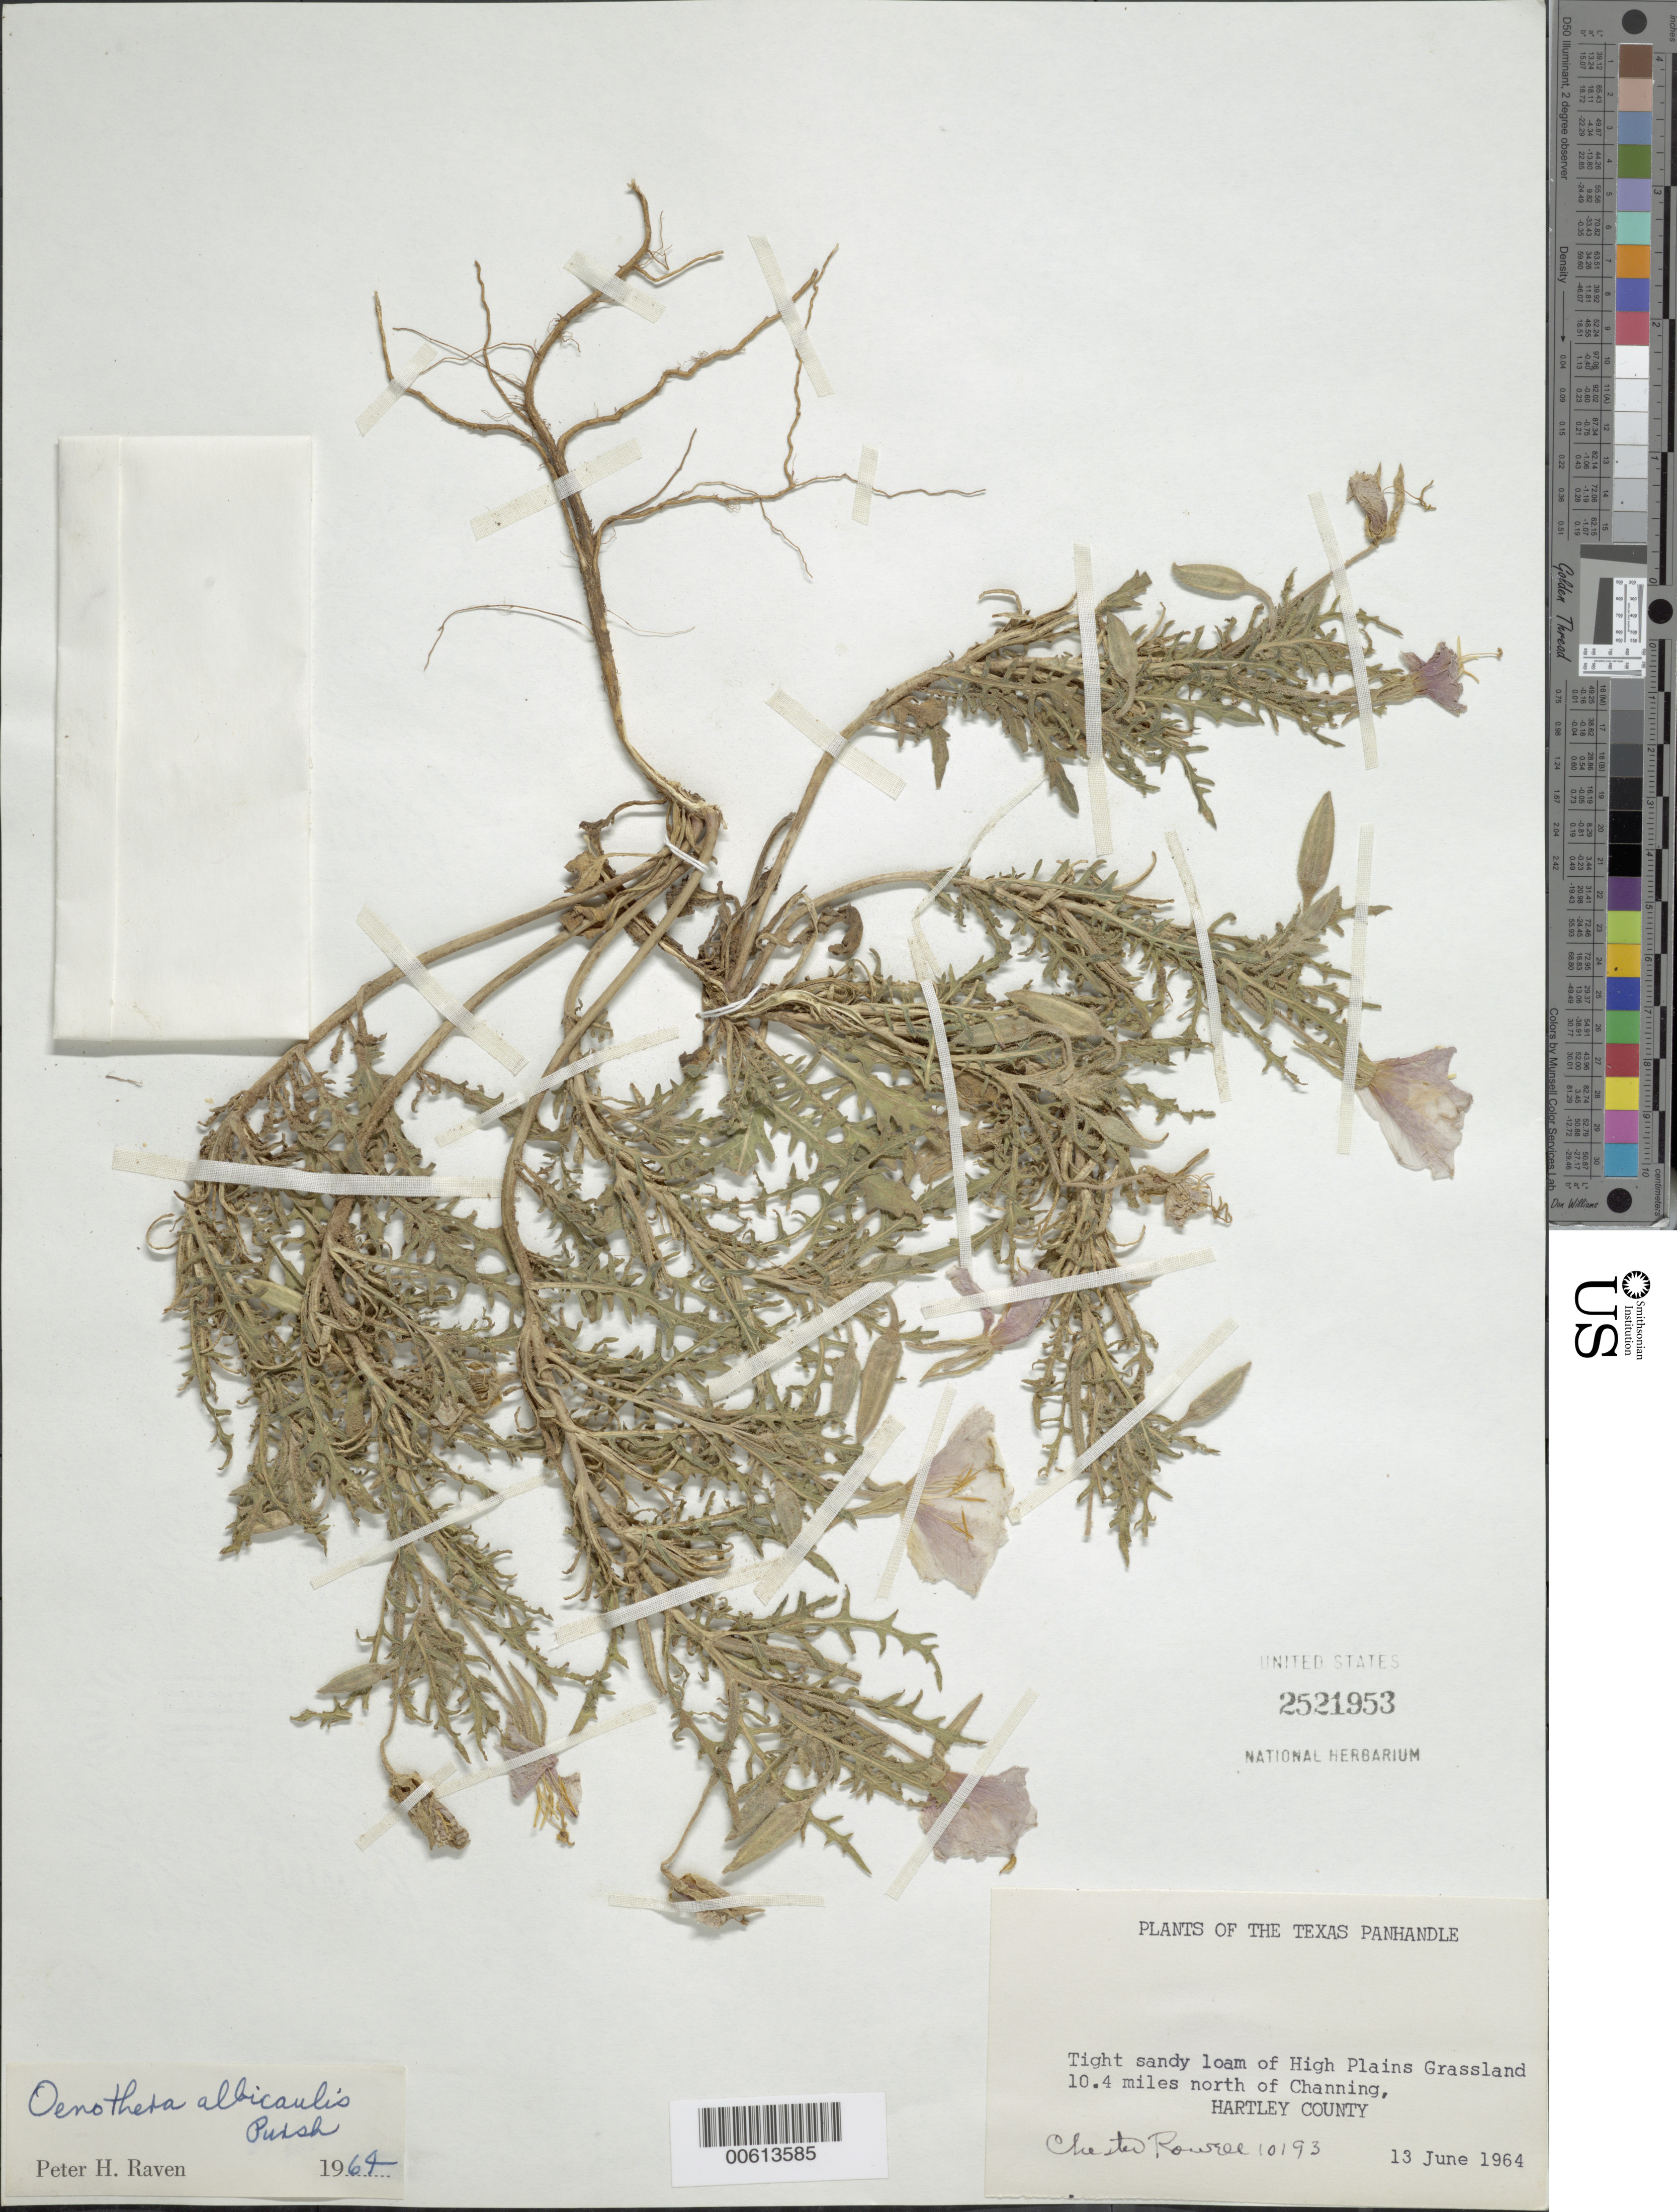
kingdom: Plantae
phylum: Tracheophyta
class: Magnoliopsida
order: Myrtales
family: Onagraceae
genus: Oenothera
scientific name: Oenothera albicaulis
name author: Pursh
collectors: E. O. Wooton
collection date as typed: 26 Jul 1892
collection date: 1892-07-26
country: United States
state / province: Arizona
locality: Wabash Ranch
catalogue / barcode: US 613586